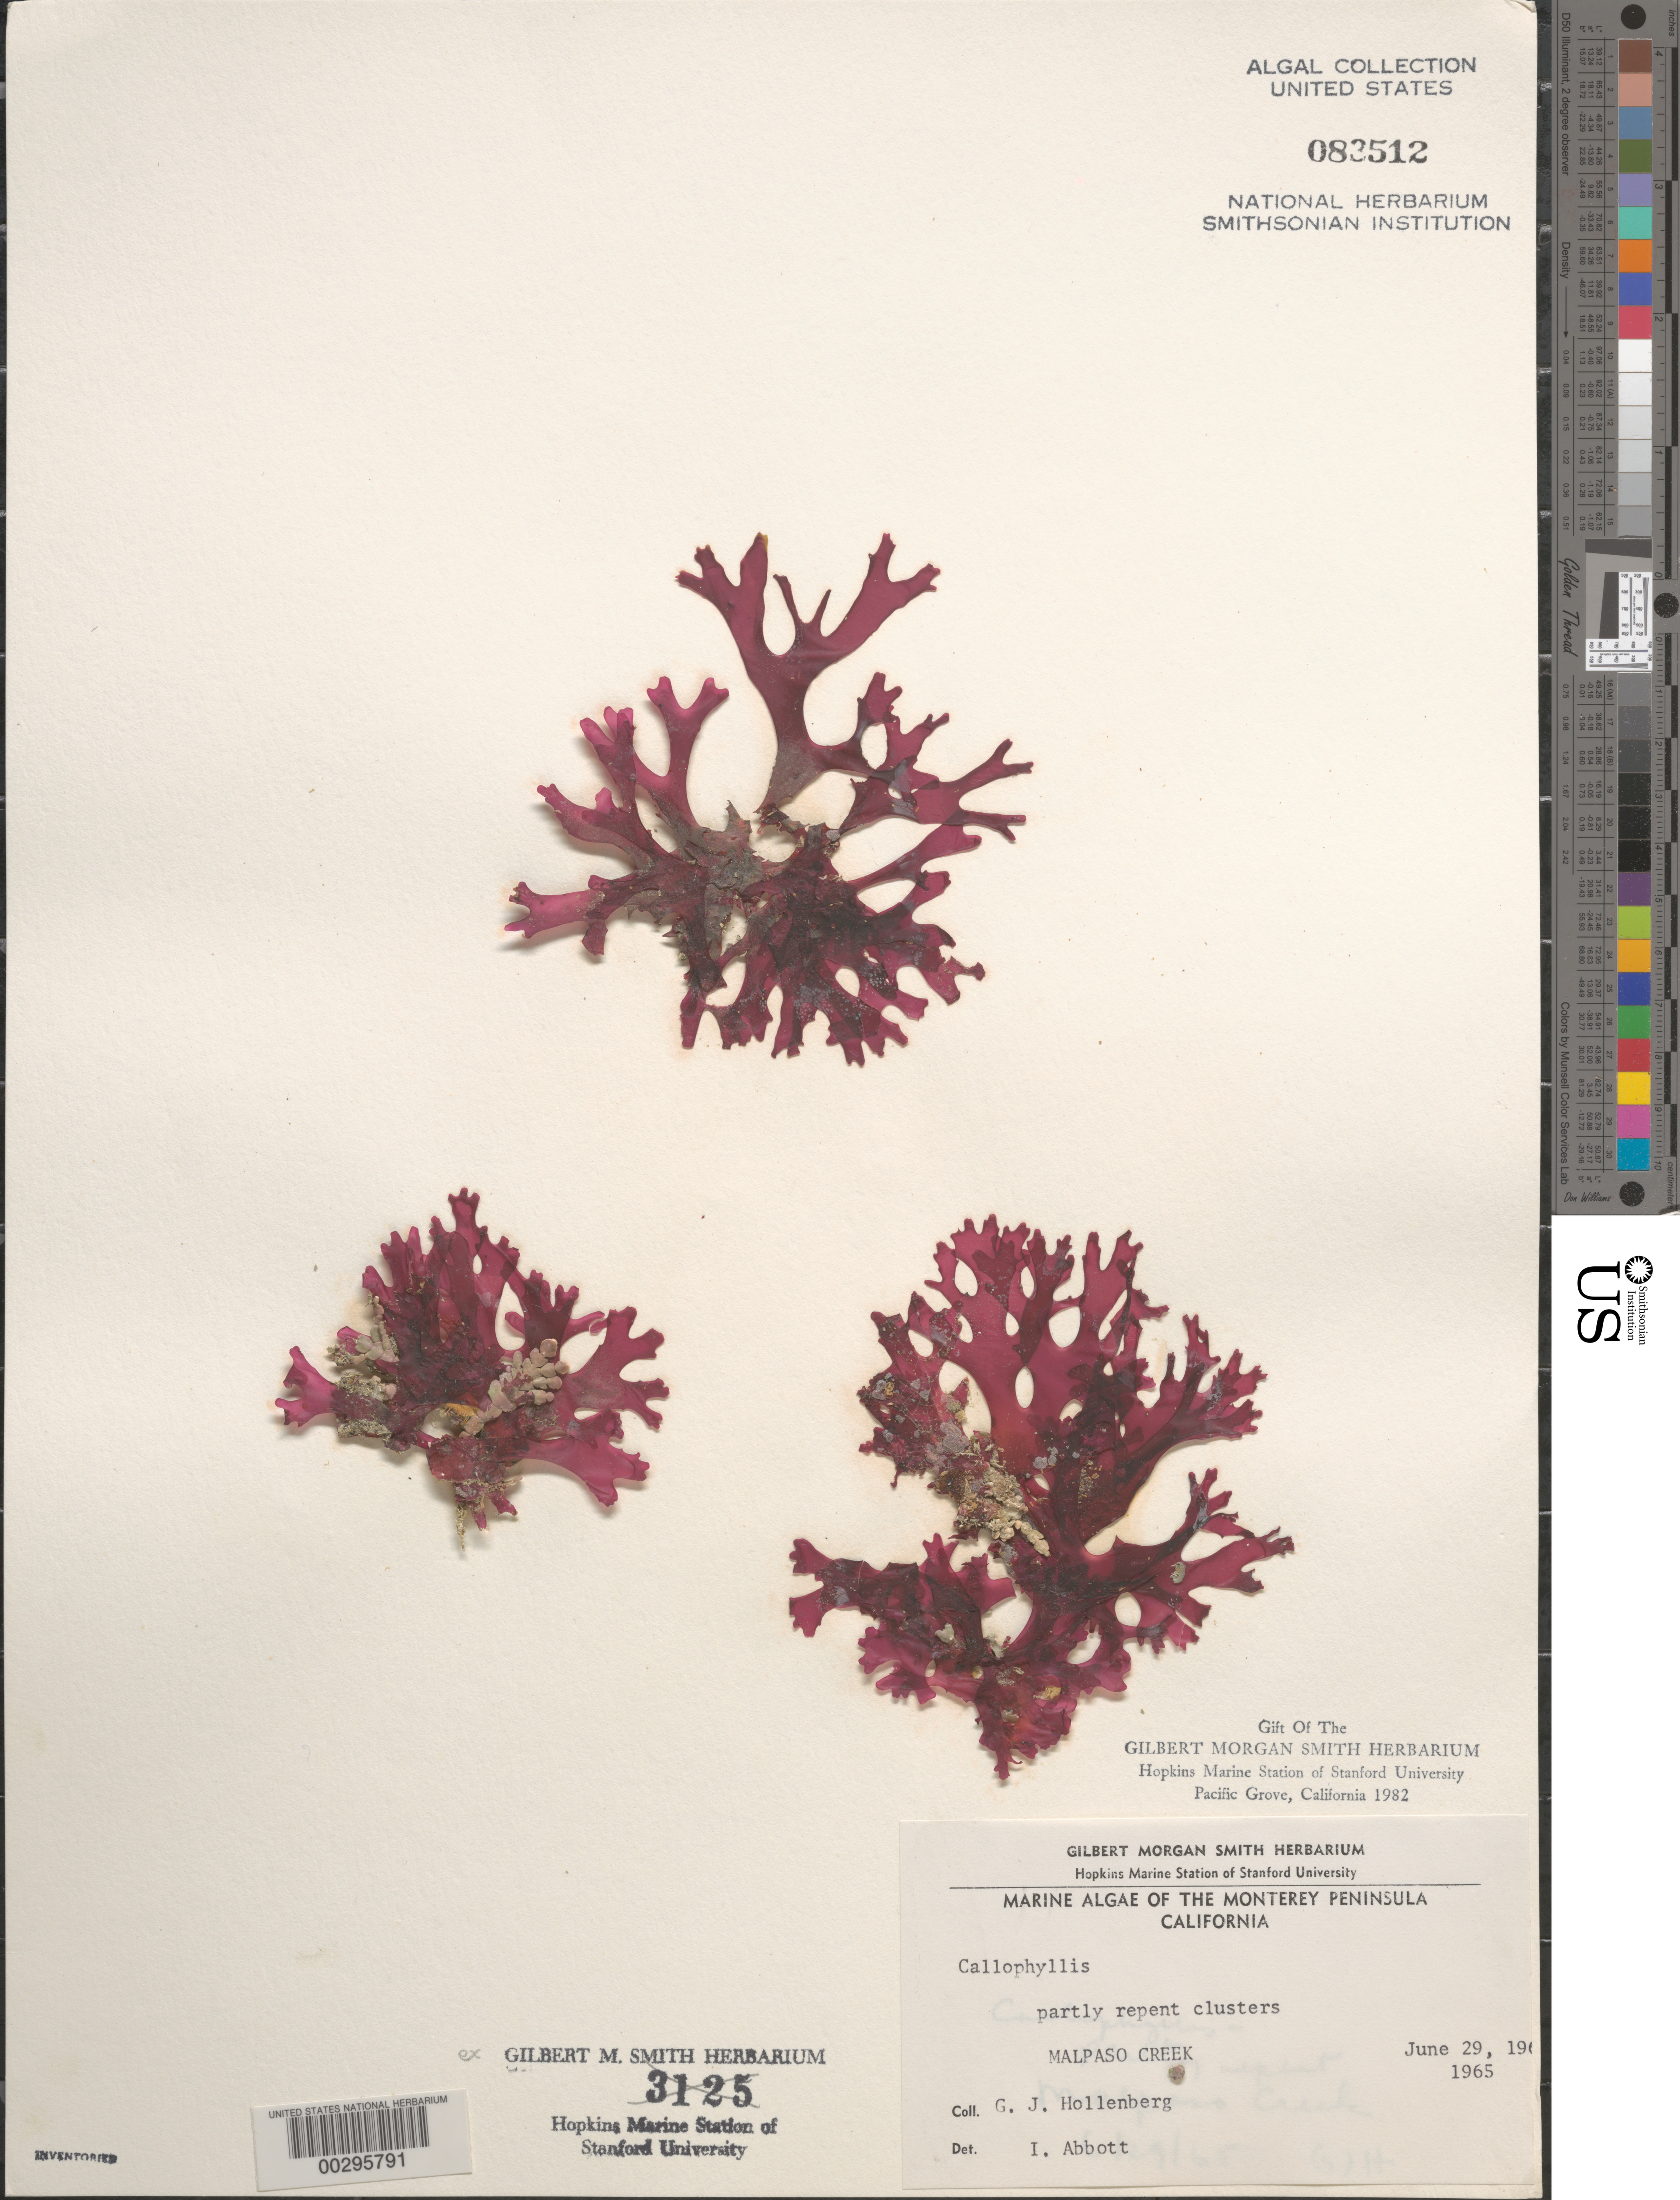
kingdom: Plantae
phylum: Rhodophyta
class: Florideophyceae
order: Gigartinales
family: Kallymeniaceae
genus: Callophyllis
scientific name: Callophyllis sp.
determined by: Abbott, Isabella A.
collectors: G. Hollenberg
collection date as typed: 29 Jun 1965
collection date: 1965-06-29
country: United States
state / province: California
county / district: Monterey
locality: Malpaso Creek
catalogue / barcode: US 83512